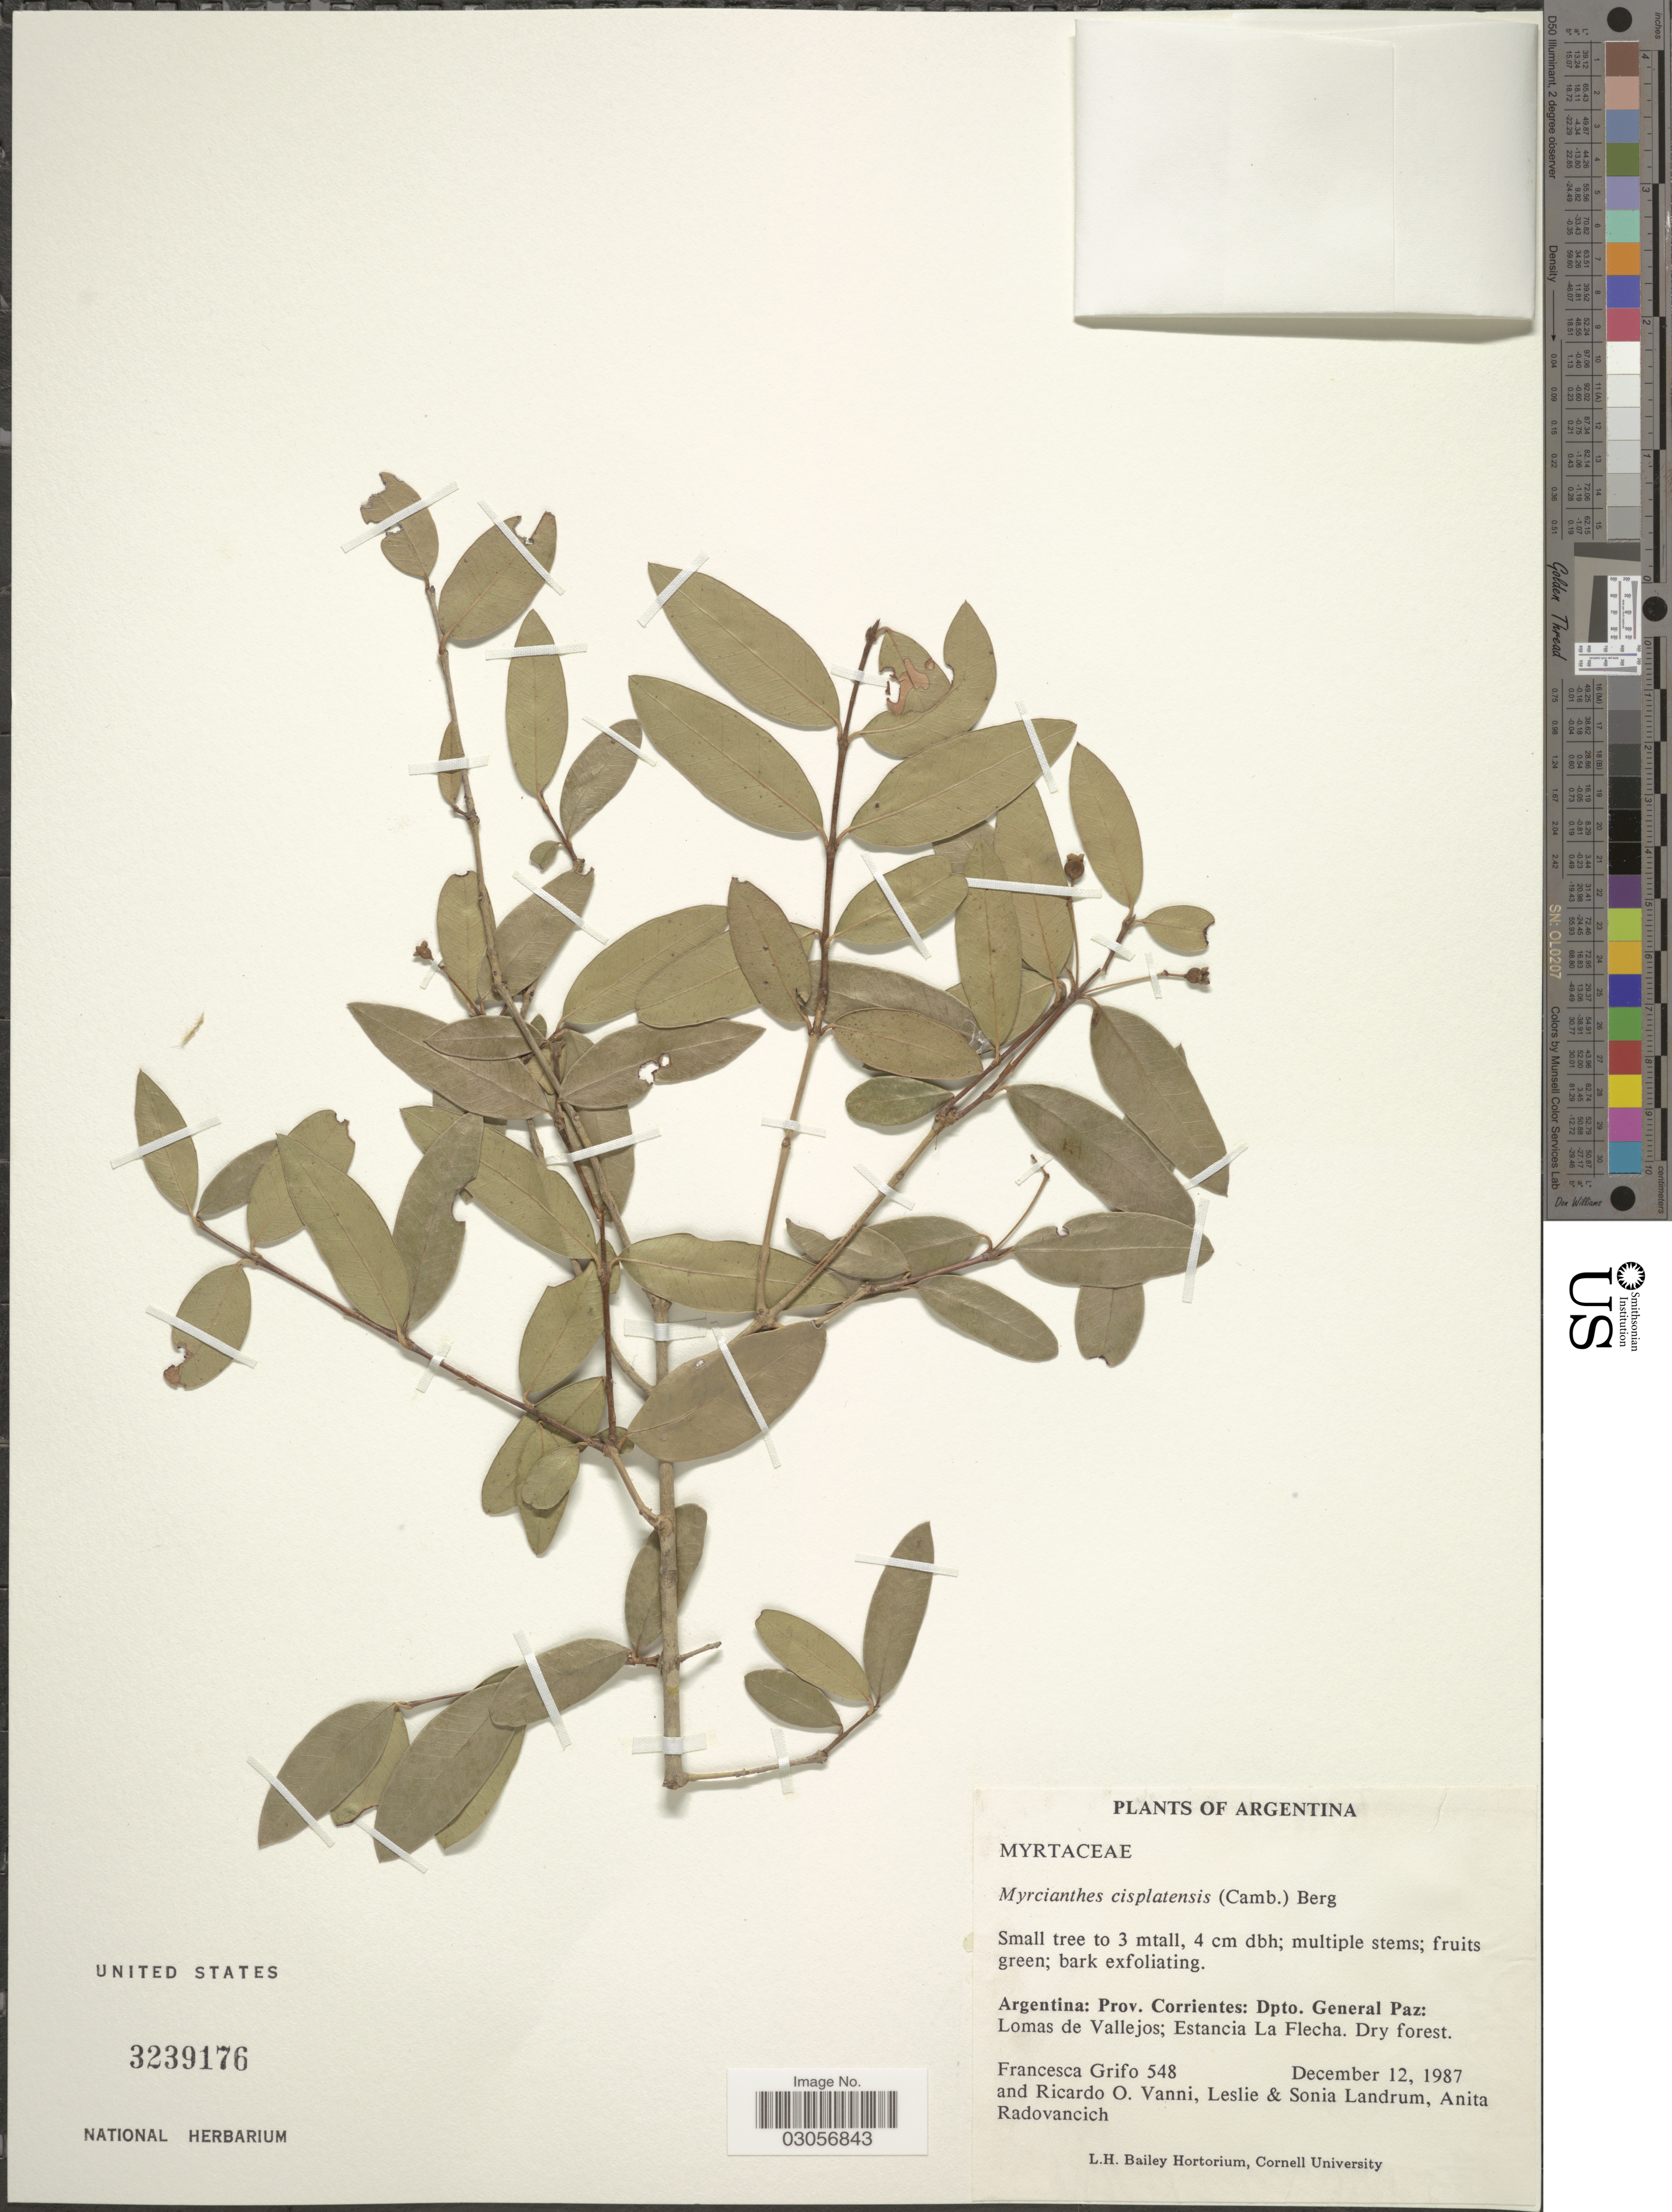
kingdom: Plantae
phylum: Tracheophyta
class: Magnoliopsida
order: Myrtales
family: Myrtaceae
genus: Myrcianthes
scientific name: Myrcianthes cisplatensis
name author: (Cambess.) O. Berg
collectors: F. Grifo, R. O. Vanni, L. R. Landrum, S. Landrum & A. Radovancich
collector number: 548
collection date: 1987-12-12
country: Argentina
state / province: Corrientes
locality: Prov. Corrientes: Dpto. General Paz: Lomas de Vallejos; Estancia La Flecha.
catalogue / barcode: US 3239176